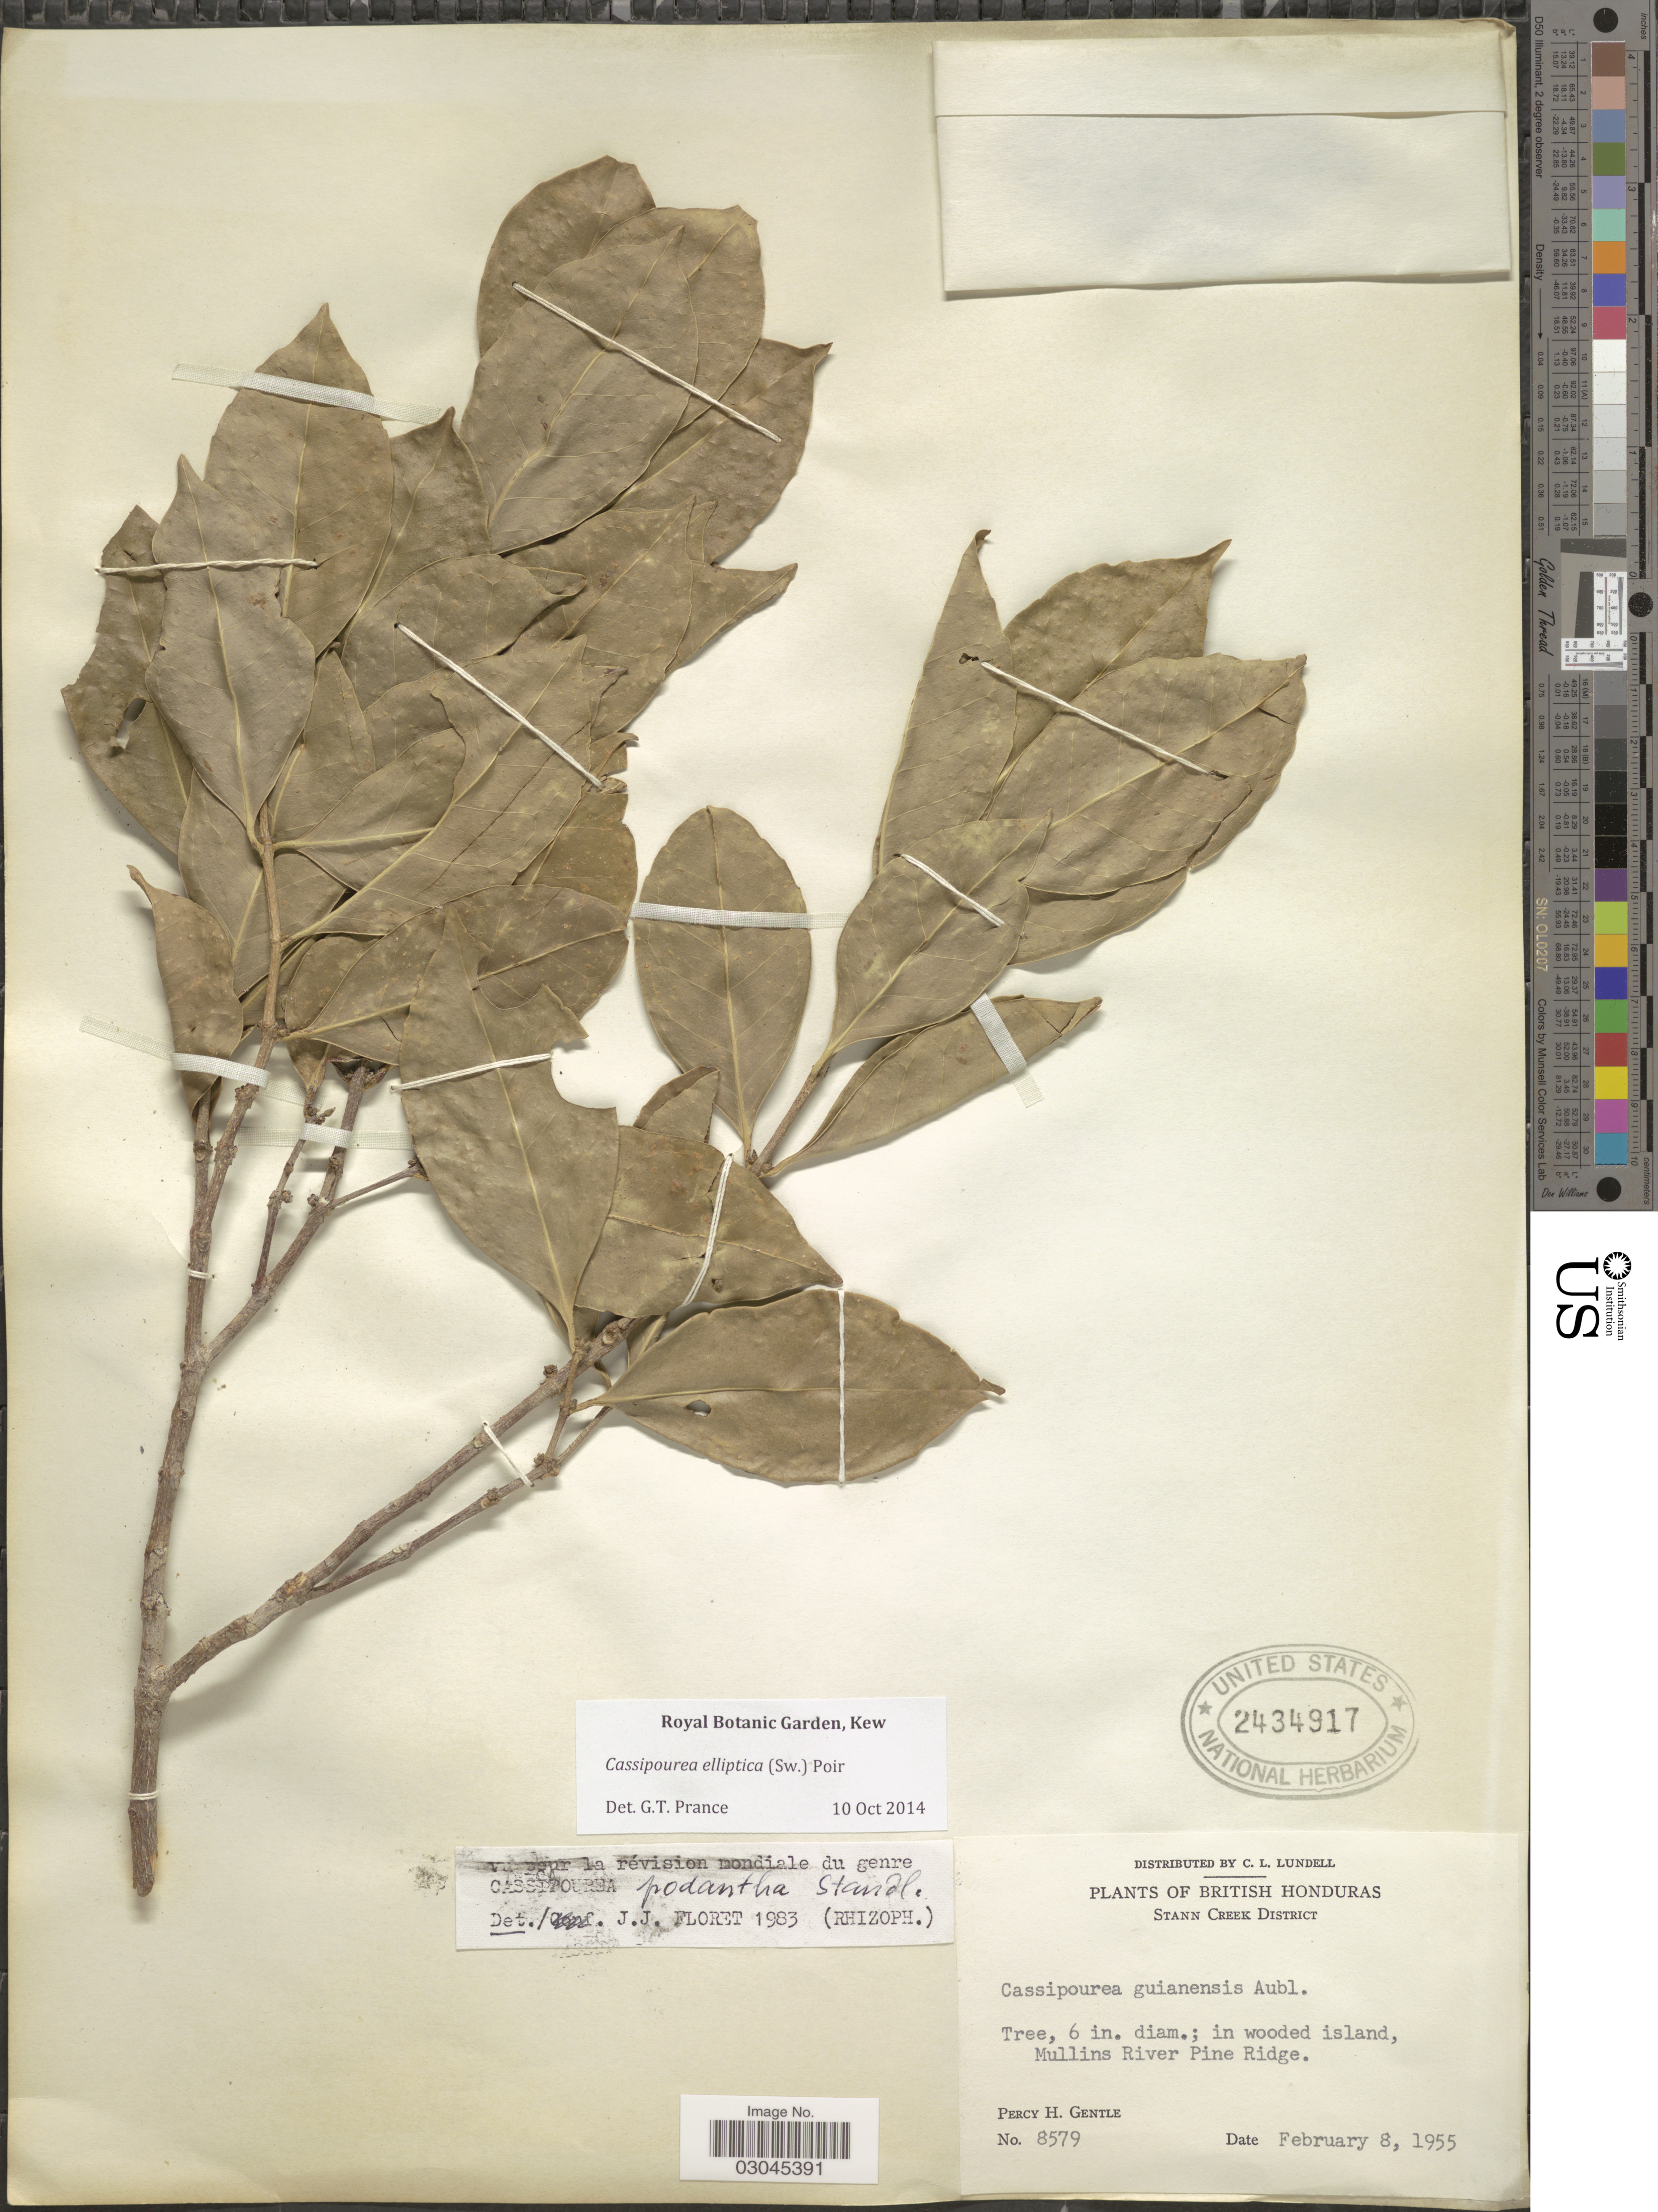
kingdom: Plantae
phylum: Tracheophyta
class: Magnoliopsida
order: Malpighiales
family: Rhizophoraceae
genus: Cassipourea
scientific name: Cassipourea elliptica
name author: (Sw.) Poir.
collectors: P. H. Gentle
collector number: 8579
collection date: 1955-02-08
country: Belize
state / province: Stann Creek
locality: British Honduras. Stann Creek District. In wooded island, Mullins River Pine Ridge.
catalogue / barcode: US 2434917